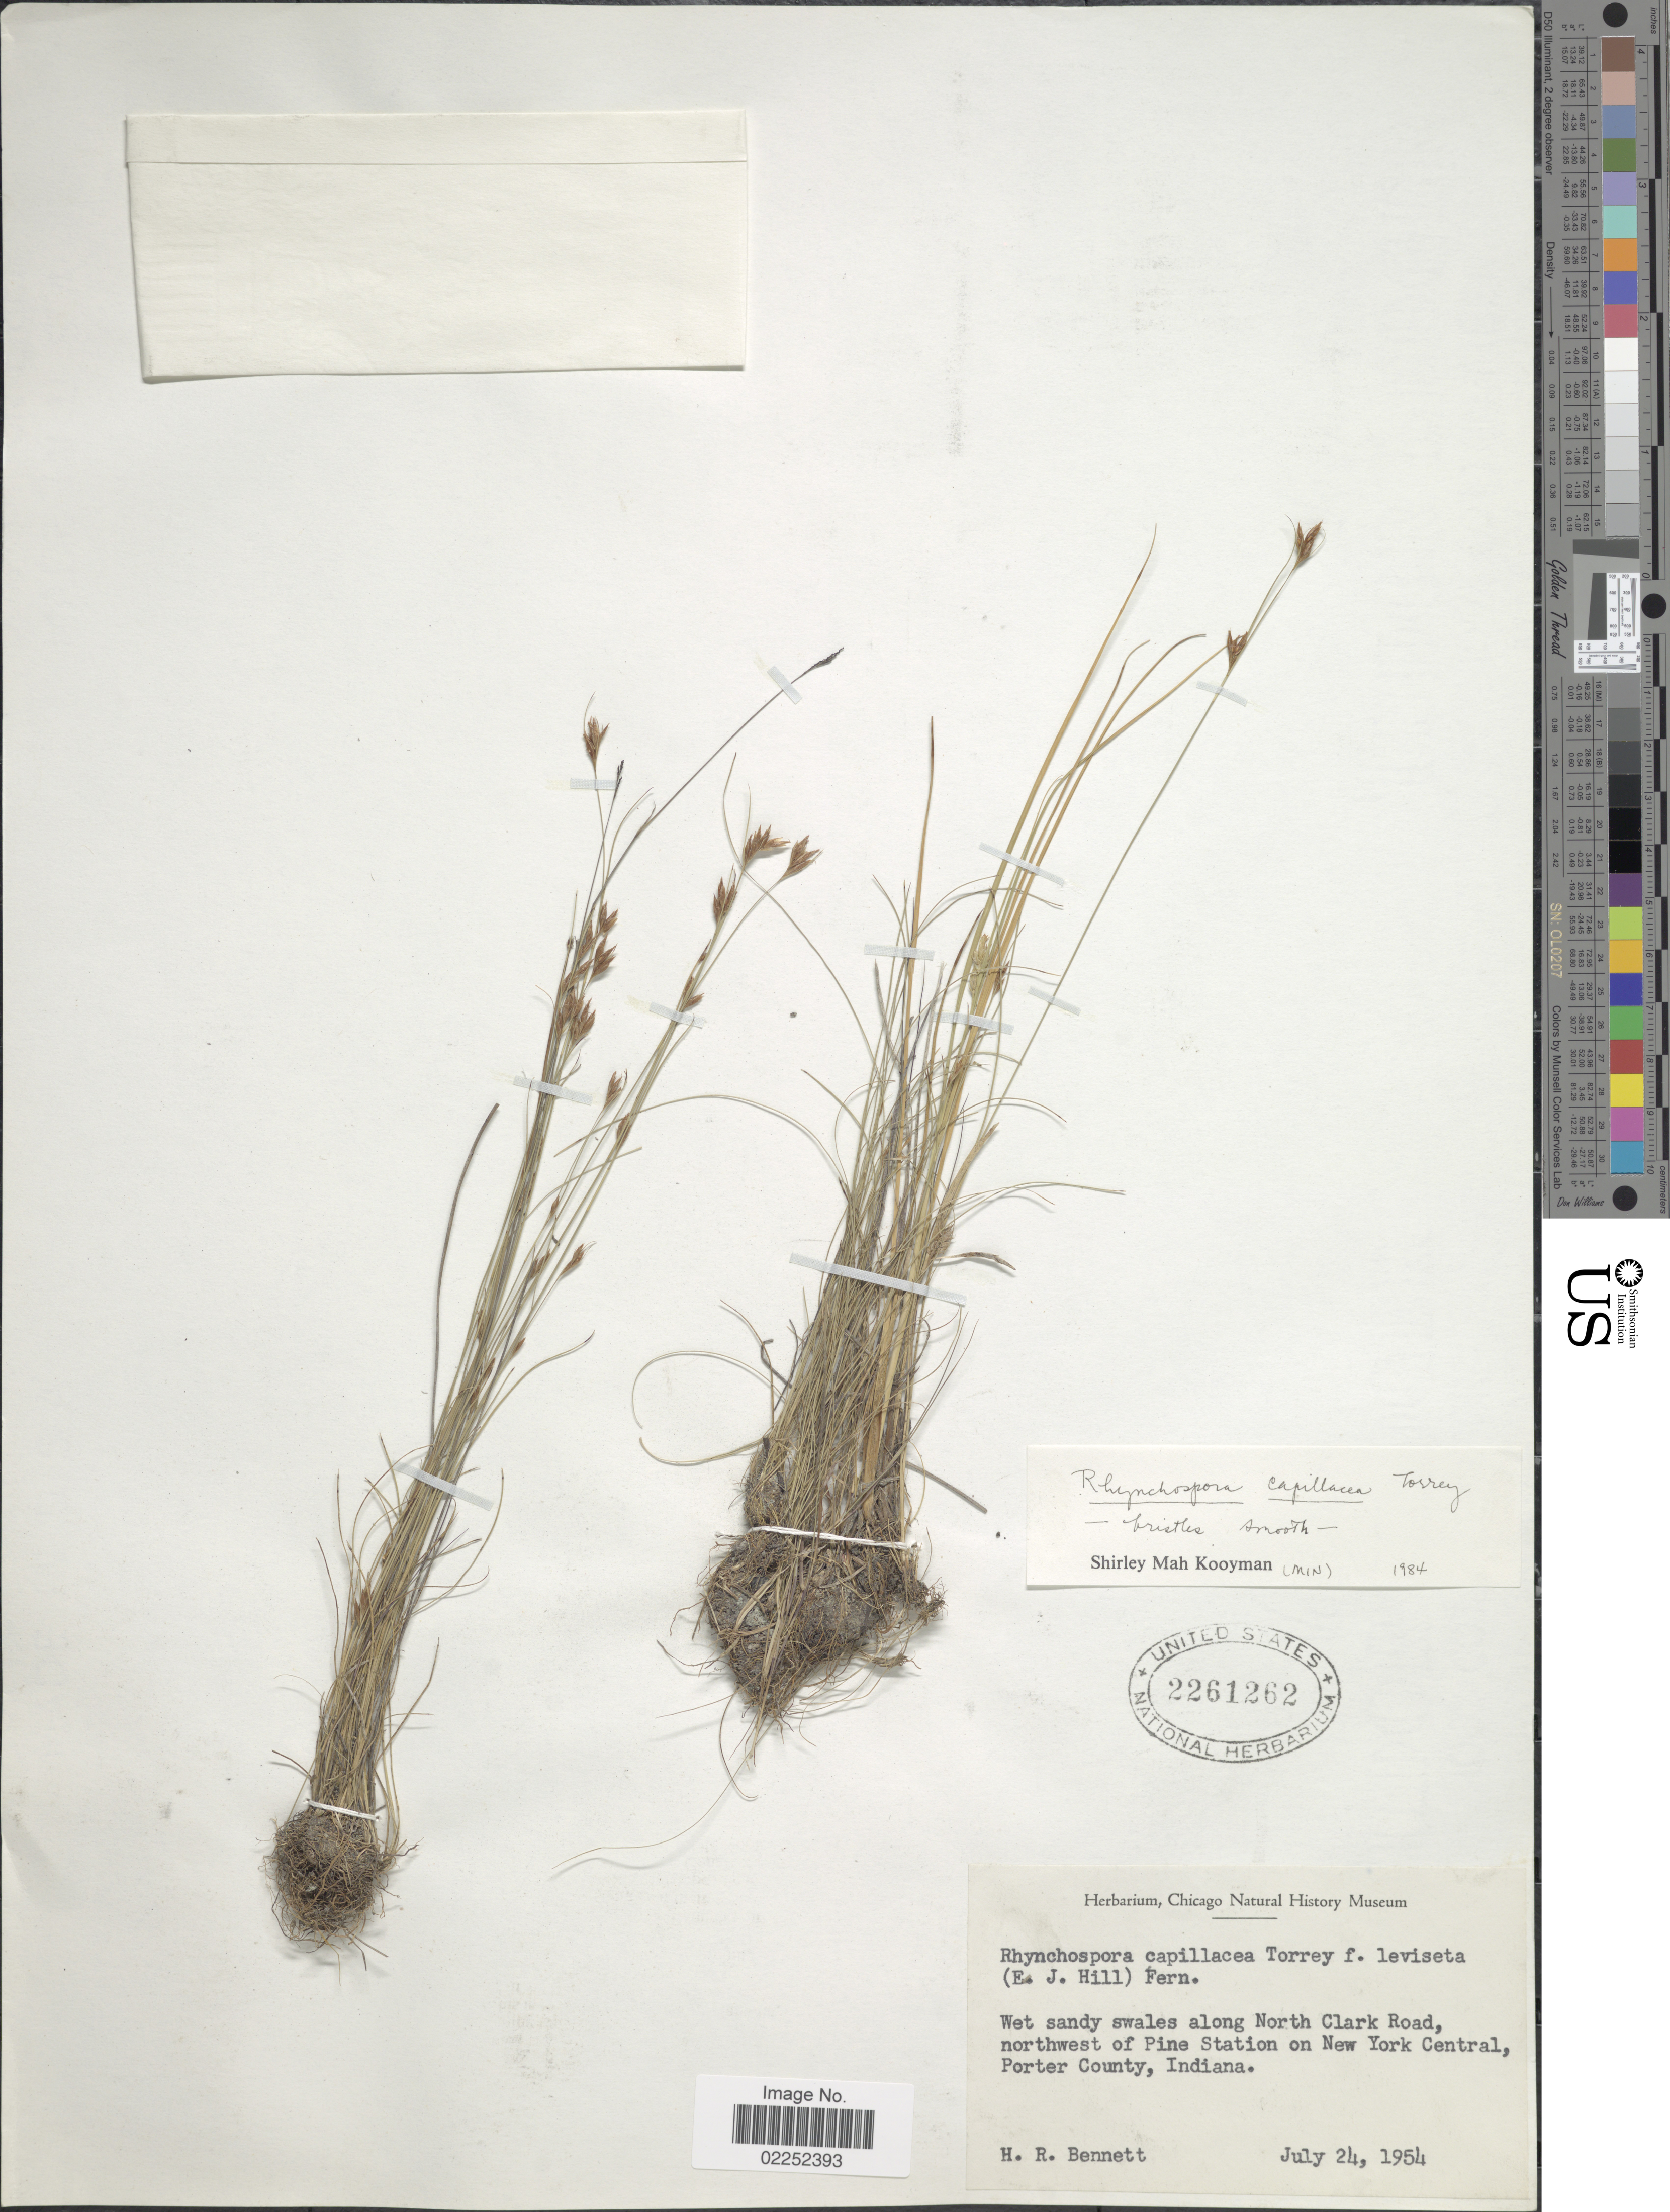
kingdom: Plantae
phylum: Tracheophyta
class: Liliopsida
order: Poales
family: Cyperaceae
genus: Rhynchospora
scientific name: Rhynchospora capillacea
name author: Torr.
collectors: H. R. Bennett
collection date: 1954-07-24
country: United States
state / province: Indiana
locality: Wet sandy swales along North Clark Road, northwest of Pine Station on New York Central, Porter County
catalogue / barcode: US 2261262